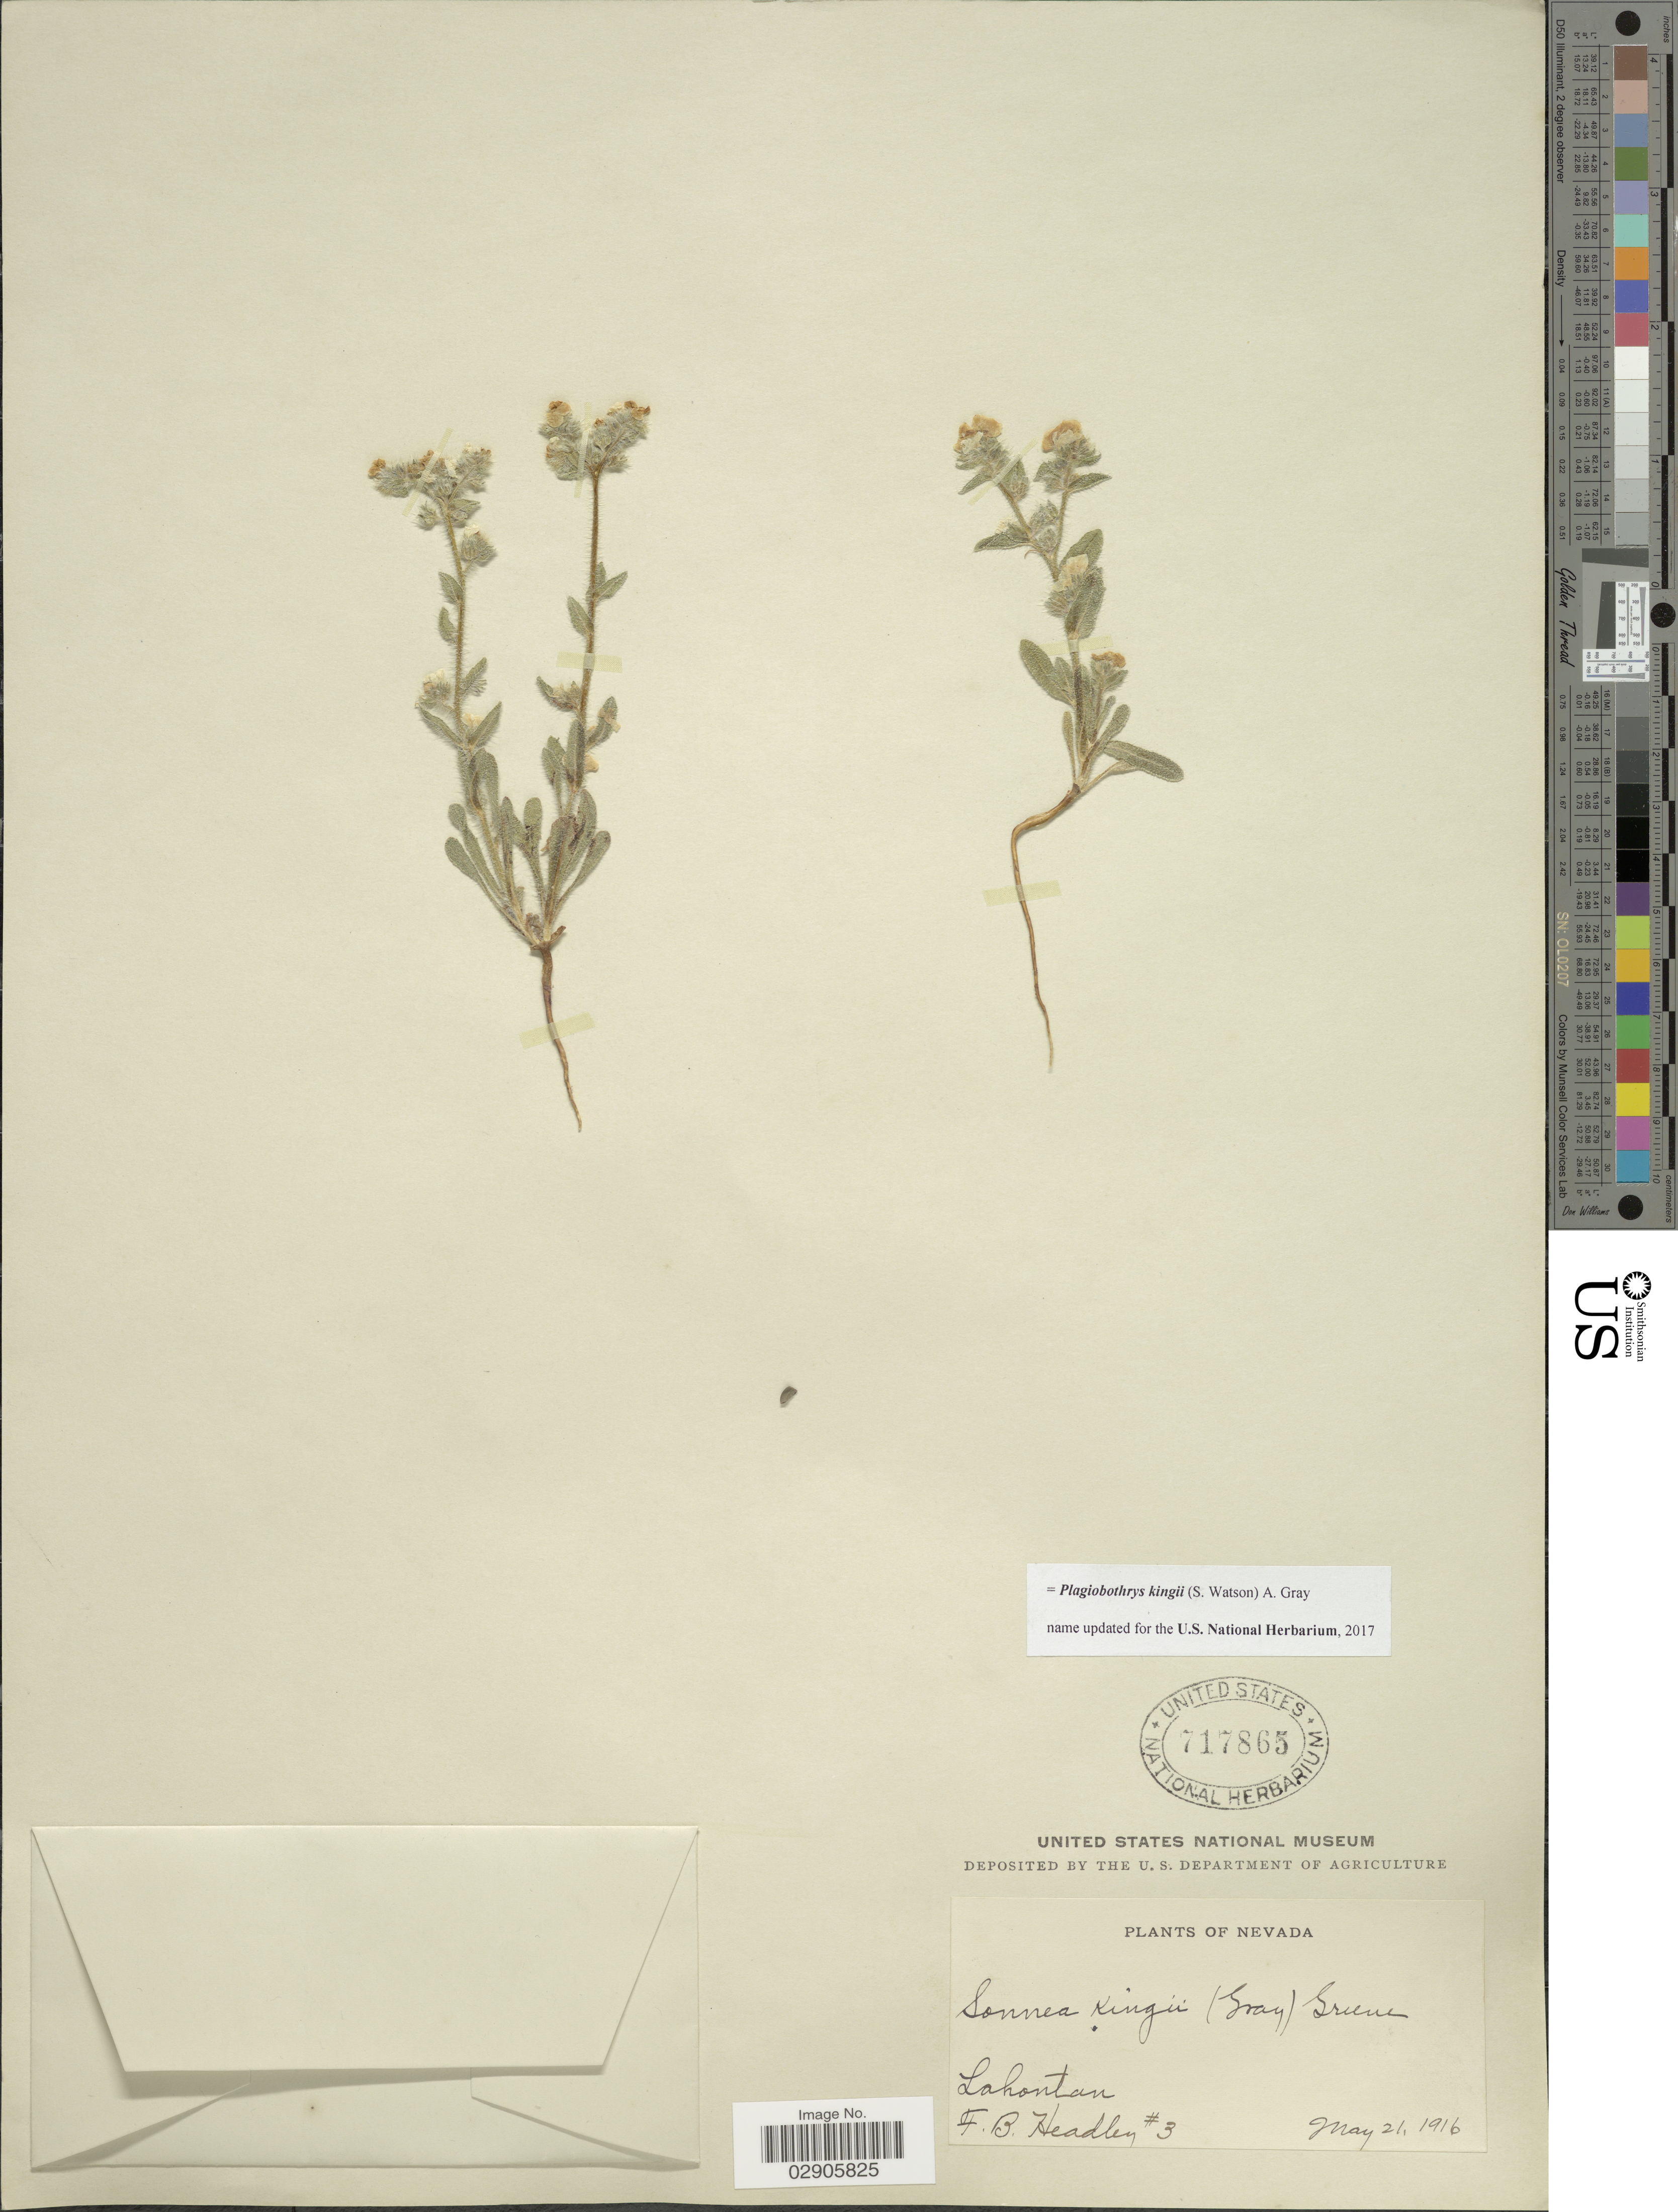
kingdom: Plantae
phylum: Tracheophyta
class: Magnoliopsida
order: Boraginales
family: Boraginaceae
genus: Plagiobothrys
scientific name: Plagiobothrys kingii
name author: (S. Watson) A. Gray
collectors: F. B. Headley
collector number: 3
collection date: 1916-05-21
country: United States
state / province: Nevada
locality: Lahontan.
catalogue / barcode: US 717865